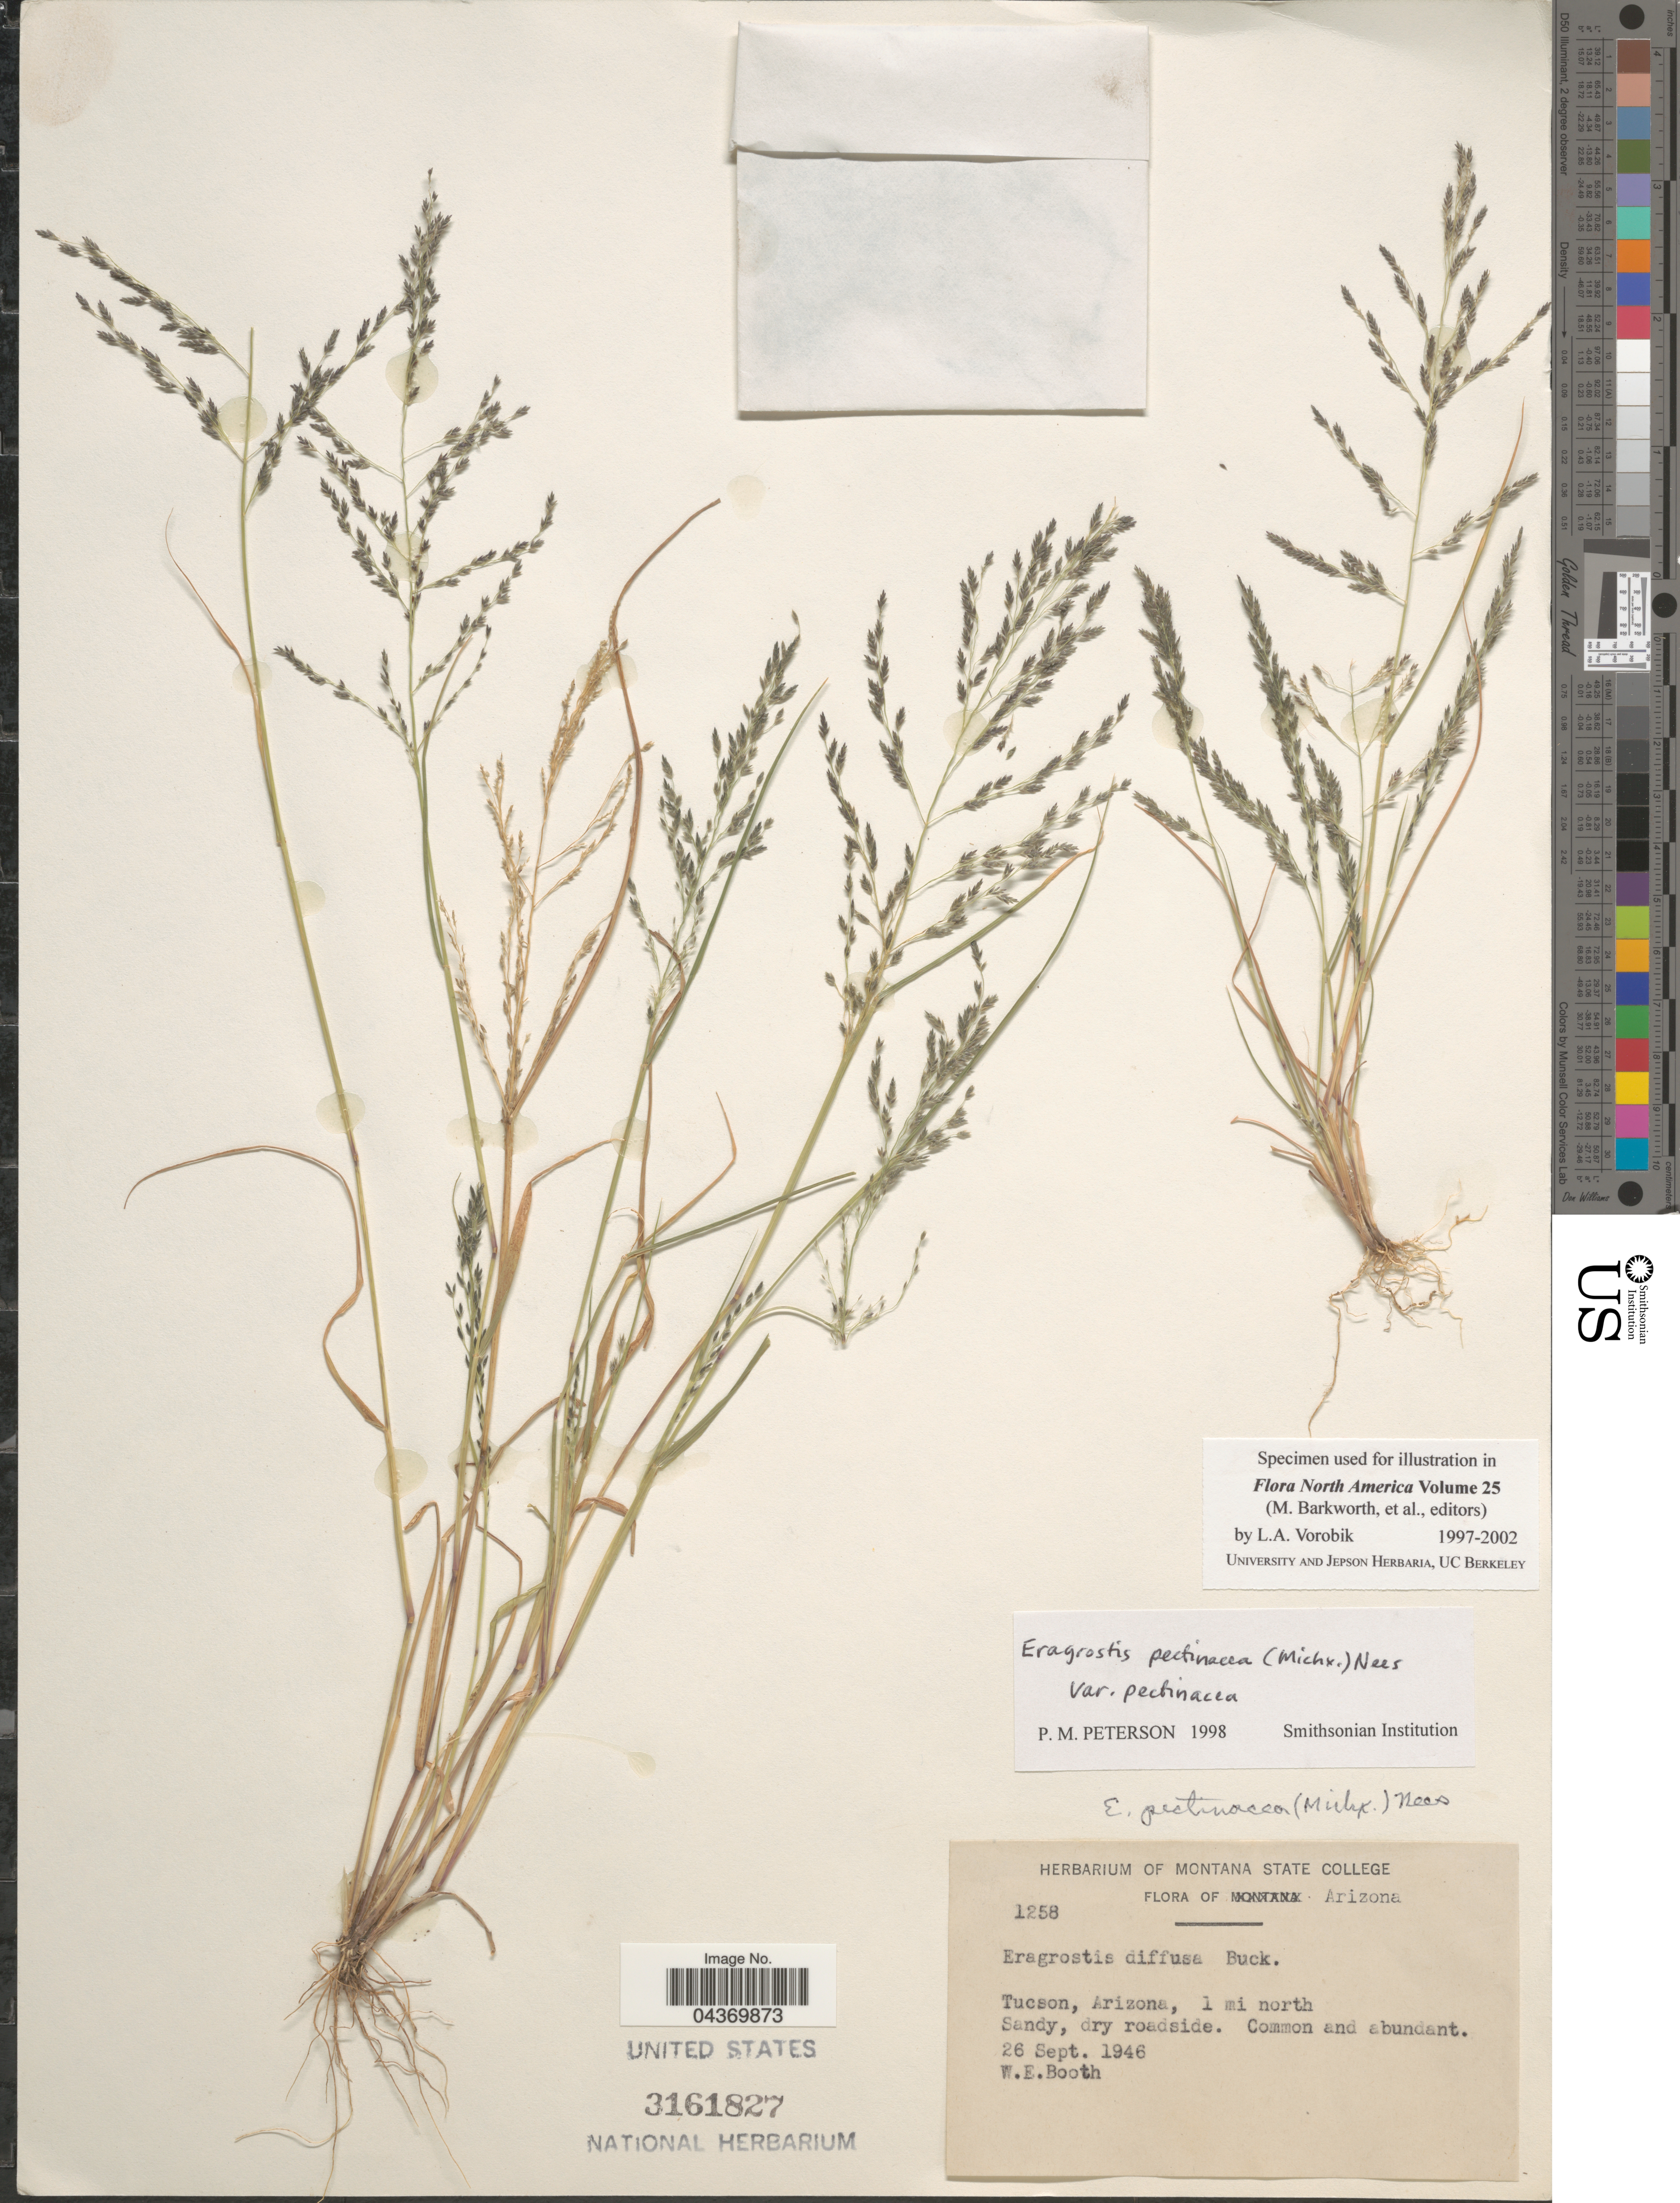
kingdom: Plantae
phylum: Tracheophyta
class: Liliopsida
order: Poales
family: Poaceae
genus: Eragrostis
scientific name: Eragrostis pectinacea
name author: (Michx.) Nees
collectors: W. Booth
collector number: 1258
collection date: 1946-09-26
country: United States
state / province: Arizona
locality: Tucson, 1 mi north.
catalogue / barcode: US 3161827